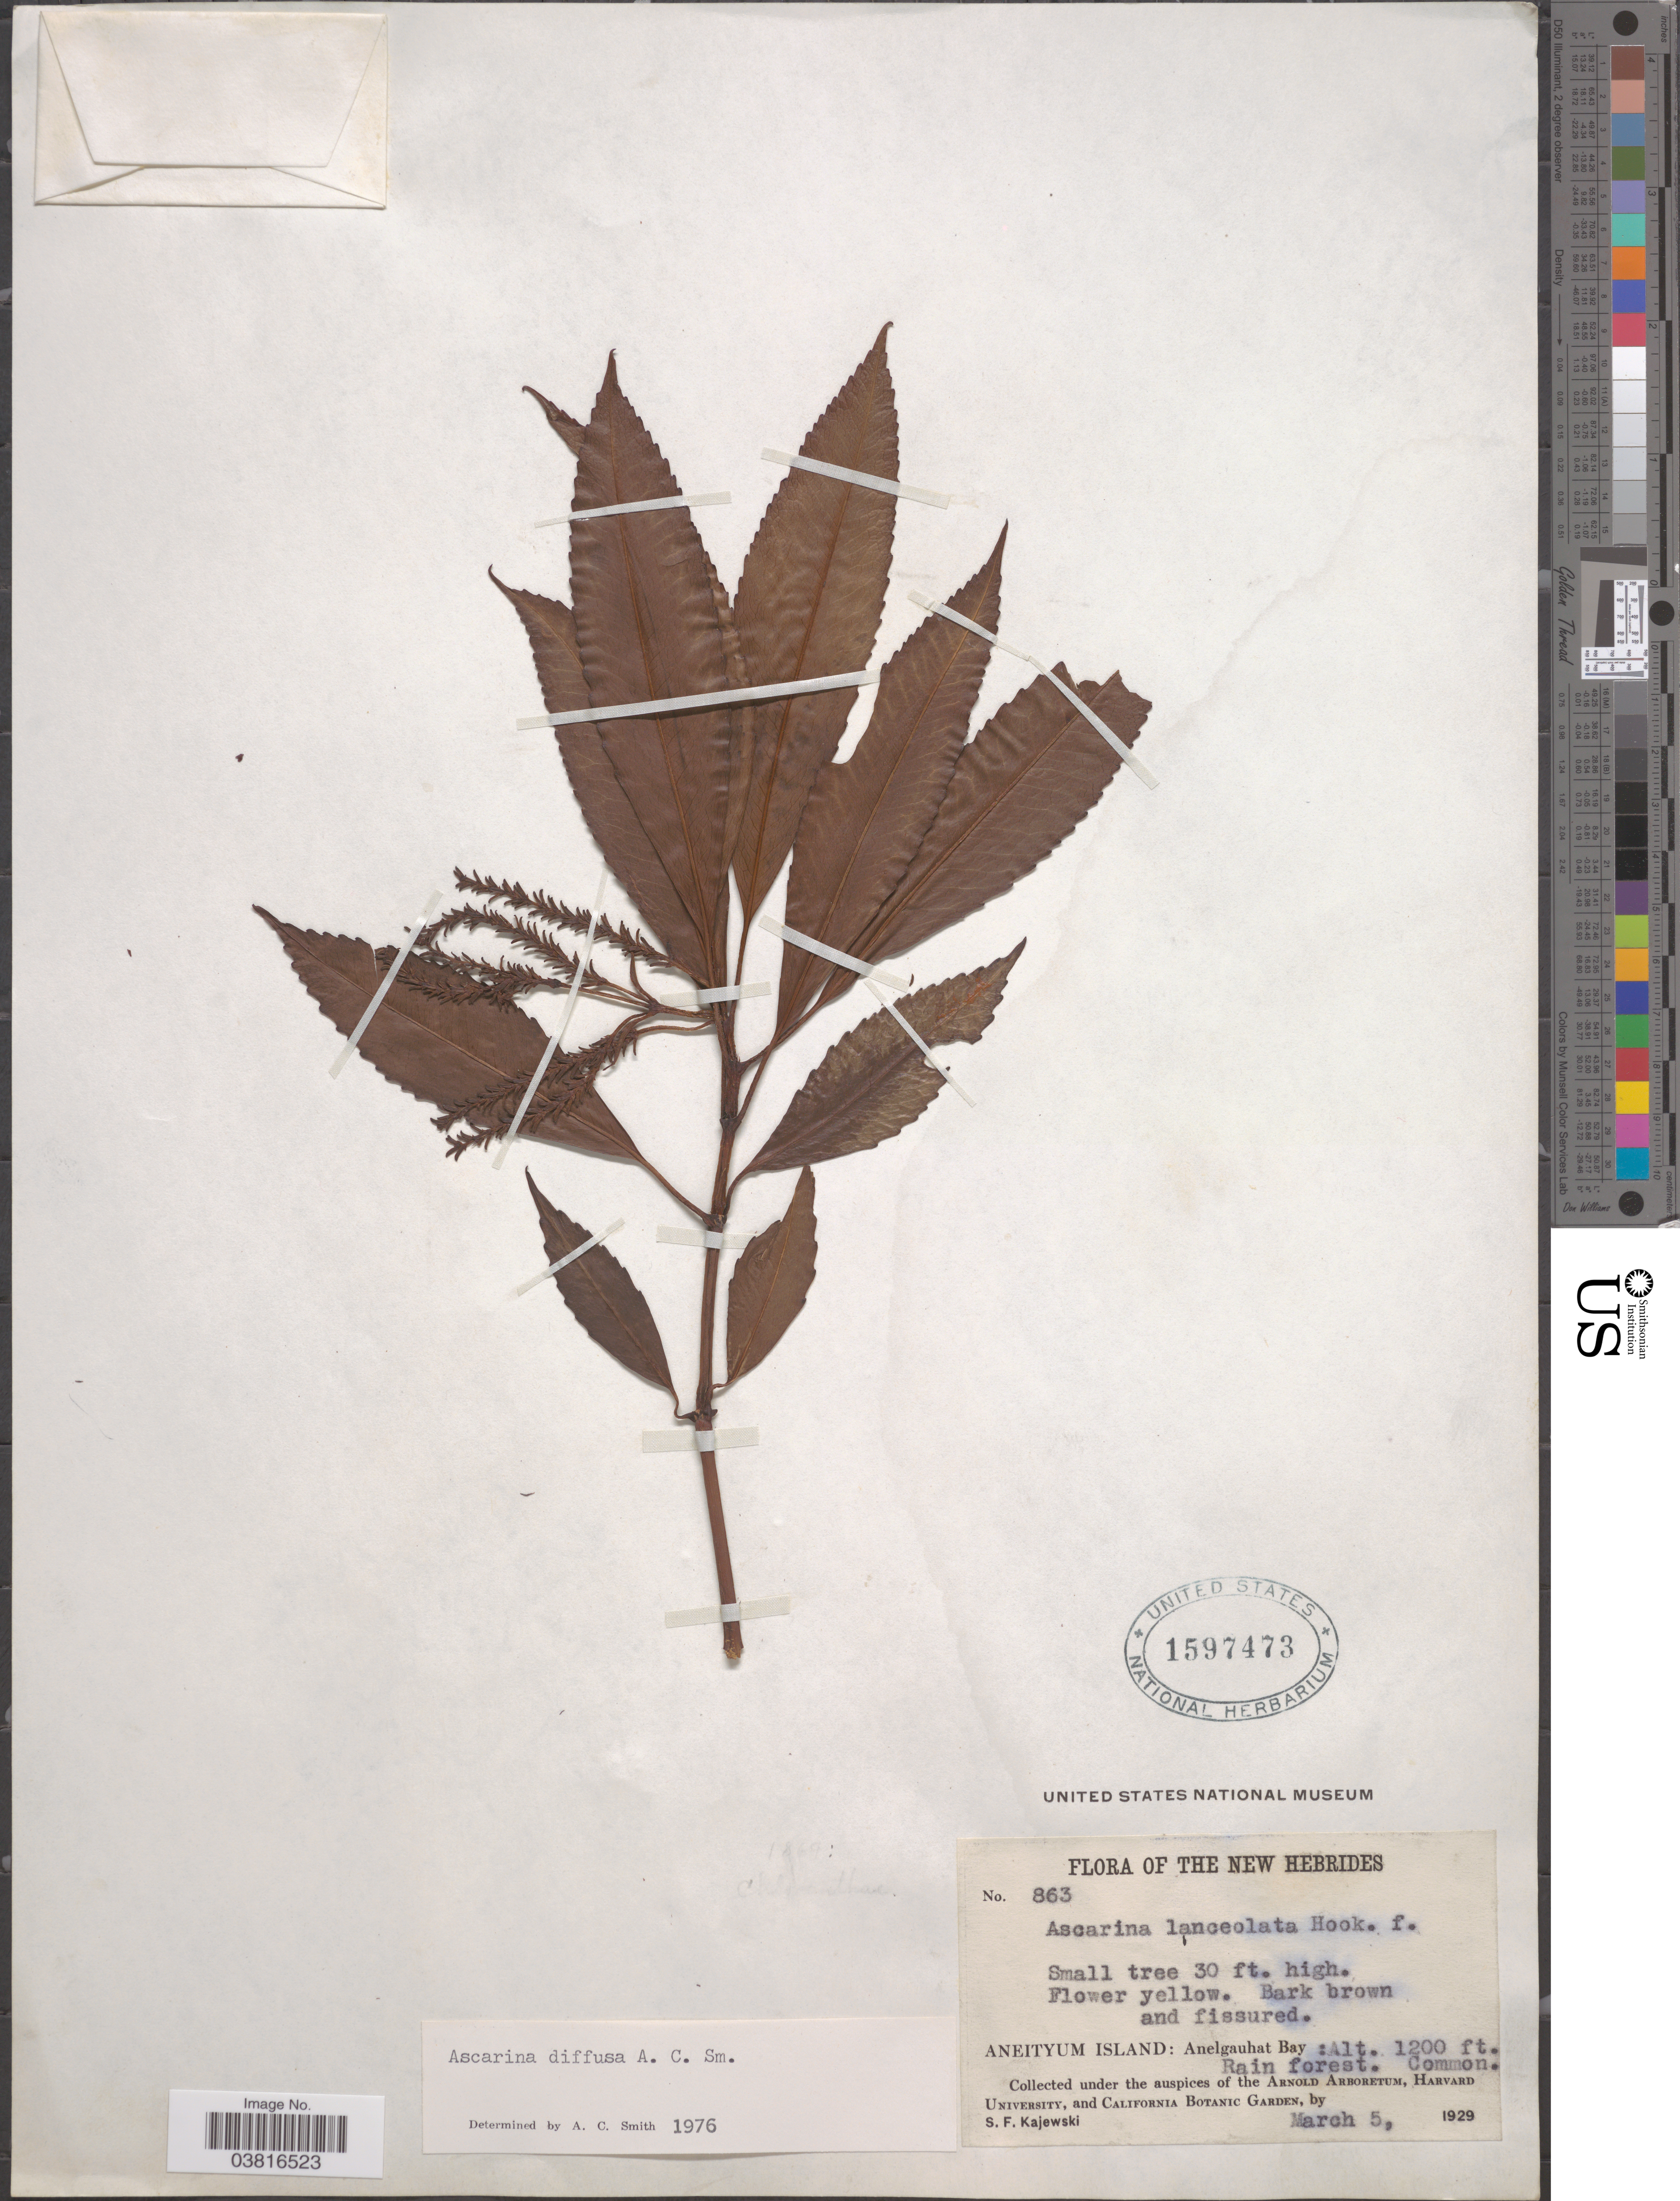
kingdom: Plantae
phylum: Tracheophyta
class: Magnoliopsida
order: Chloranthales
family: Chloranthaceae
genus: Ascarina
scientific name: Ascarina diffusa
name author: A.C. Sm.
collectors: S. Kajewski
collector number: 863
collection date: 1929-03-05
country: Vanuatu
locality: The New Hebrides. Aneityum Island: Anelgauhat Bay.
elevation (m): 366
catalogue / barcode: US 1597473